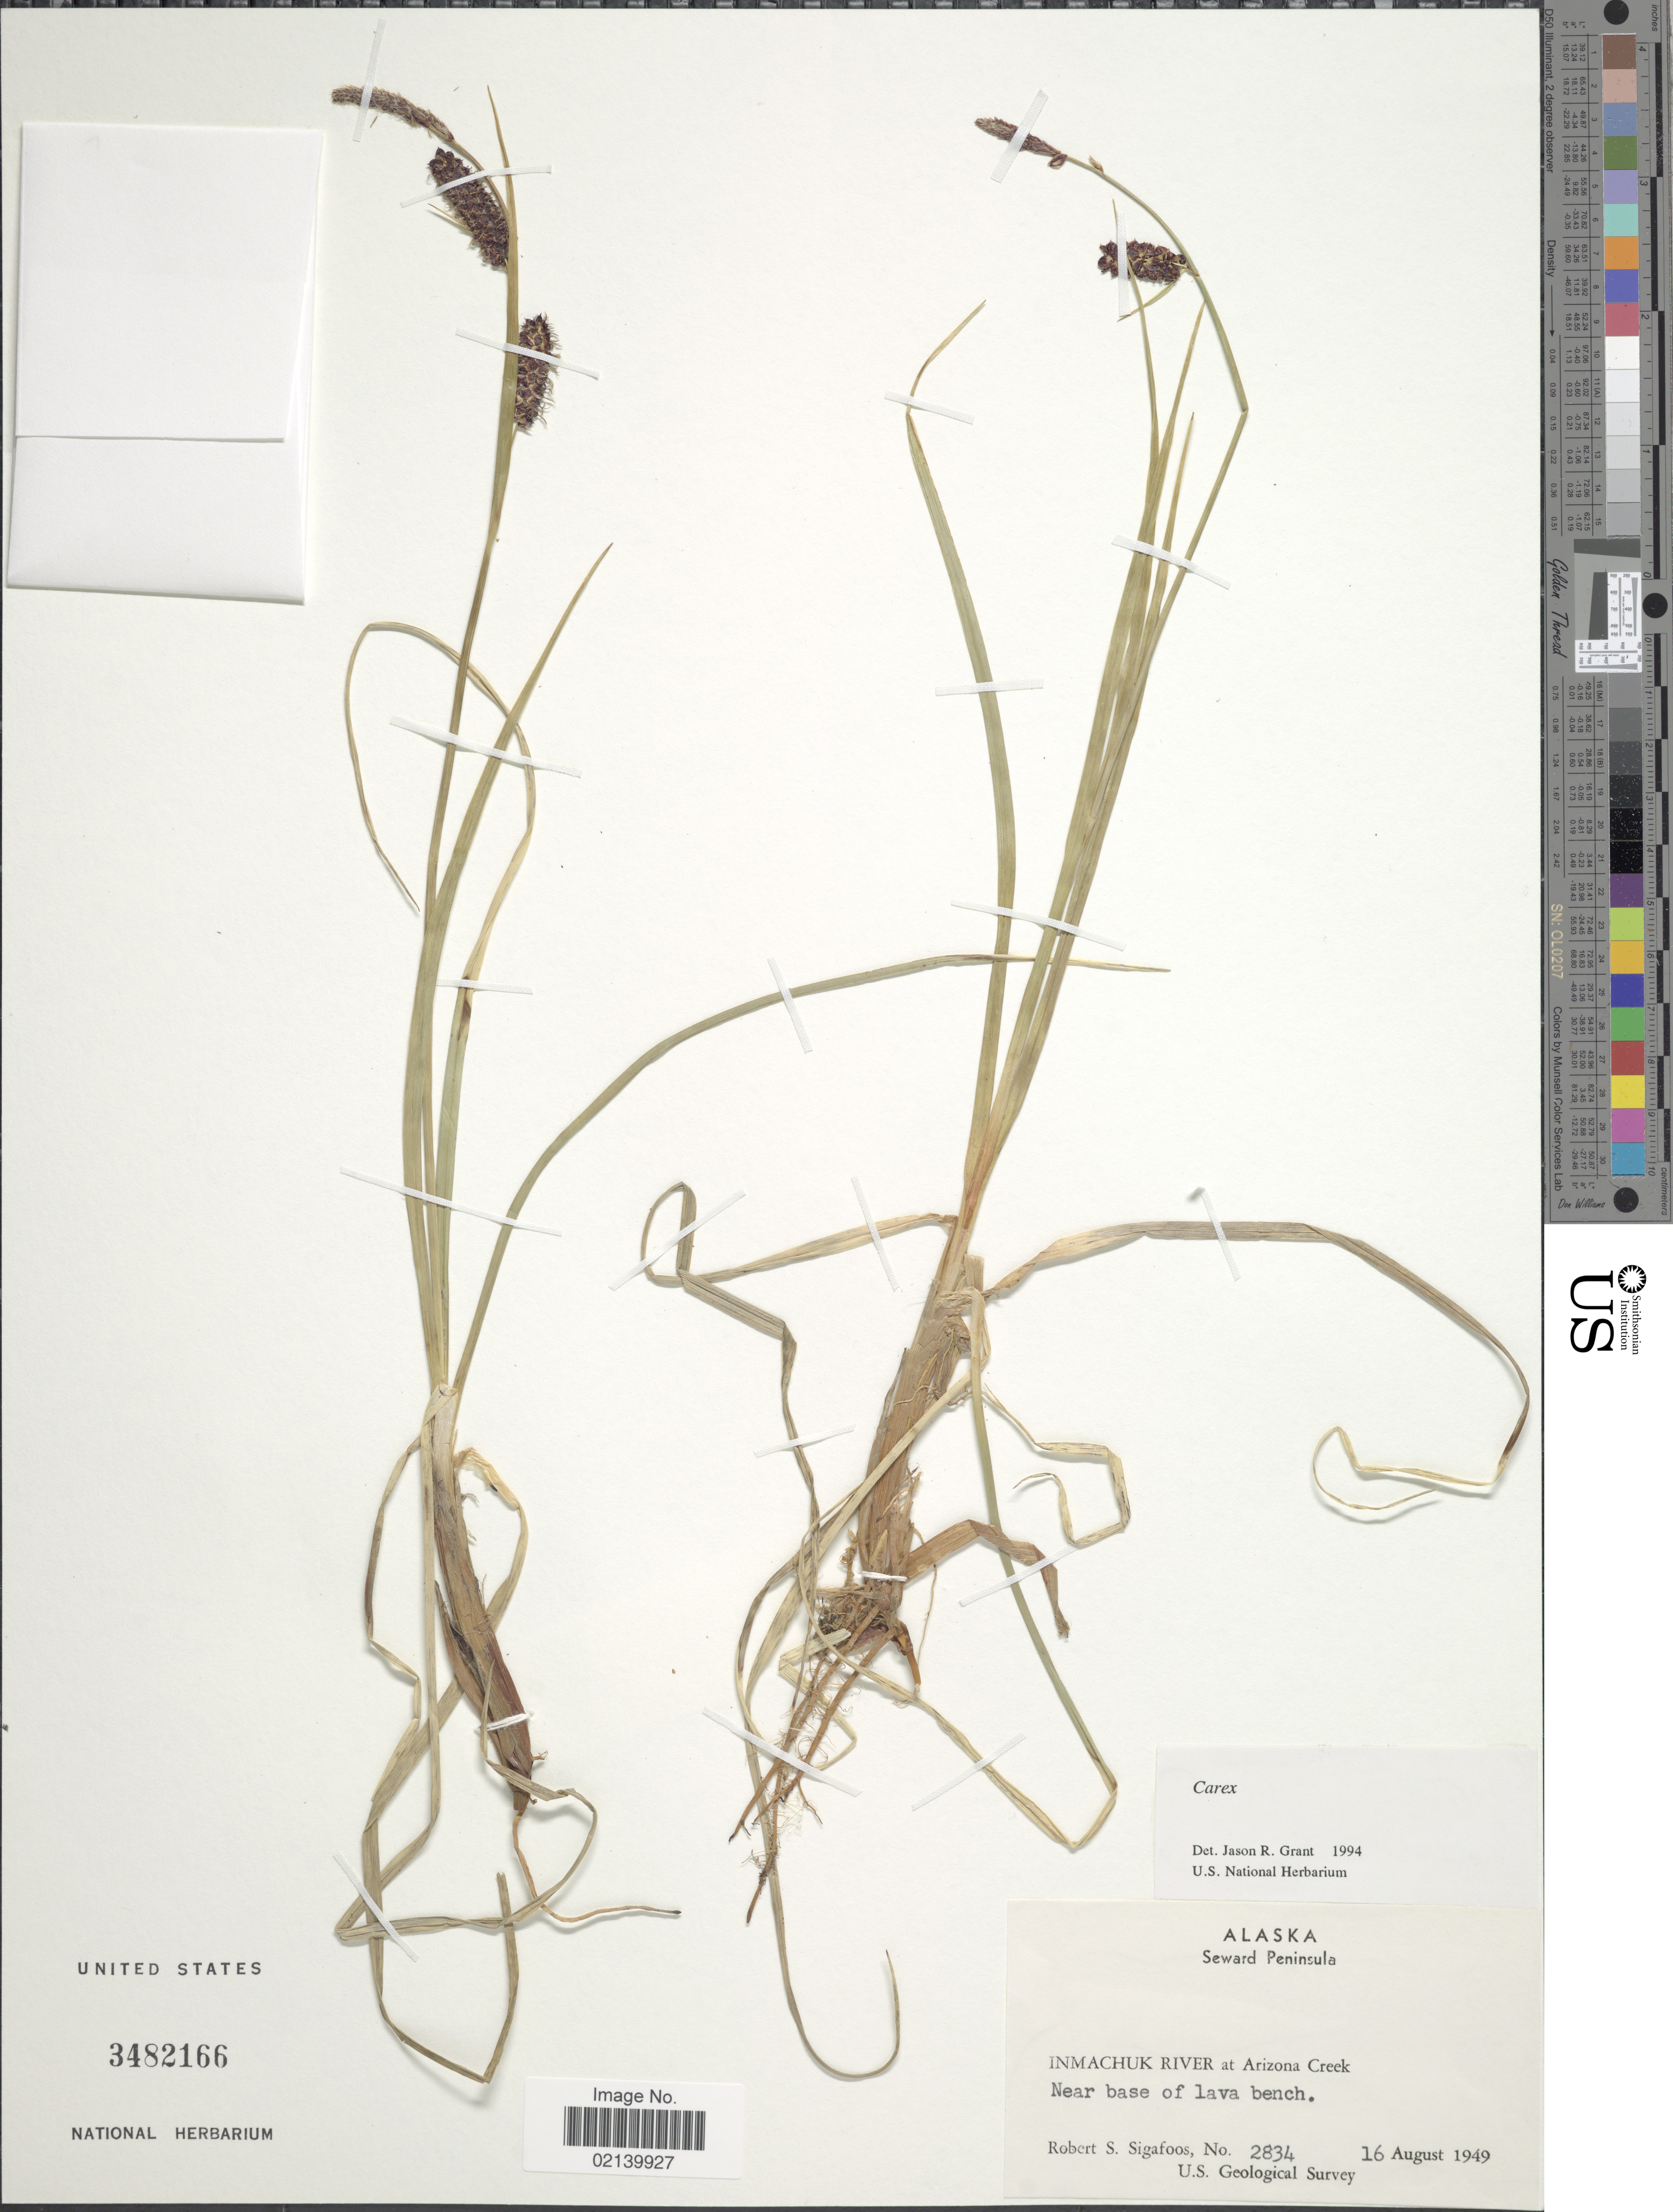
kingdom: Plantae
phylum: Tracheophyta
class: Liliopsida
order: Poales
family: Cyperaceae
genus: Carex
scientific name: Carex sp.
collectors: R. Sigafoos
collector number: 2834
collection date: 1949-08-16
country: United States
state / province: Alaska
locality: Alaska, Seward Peninsula. Inmachuck River at Arizona Creek, Near base of lava bench.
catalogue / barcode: US 3482166